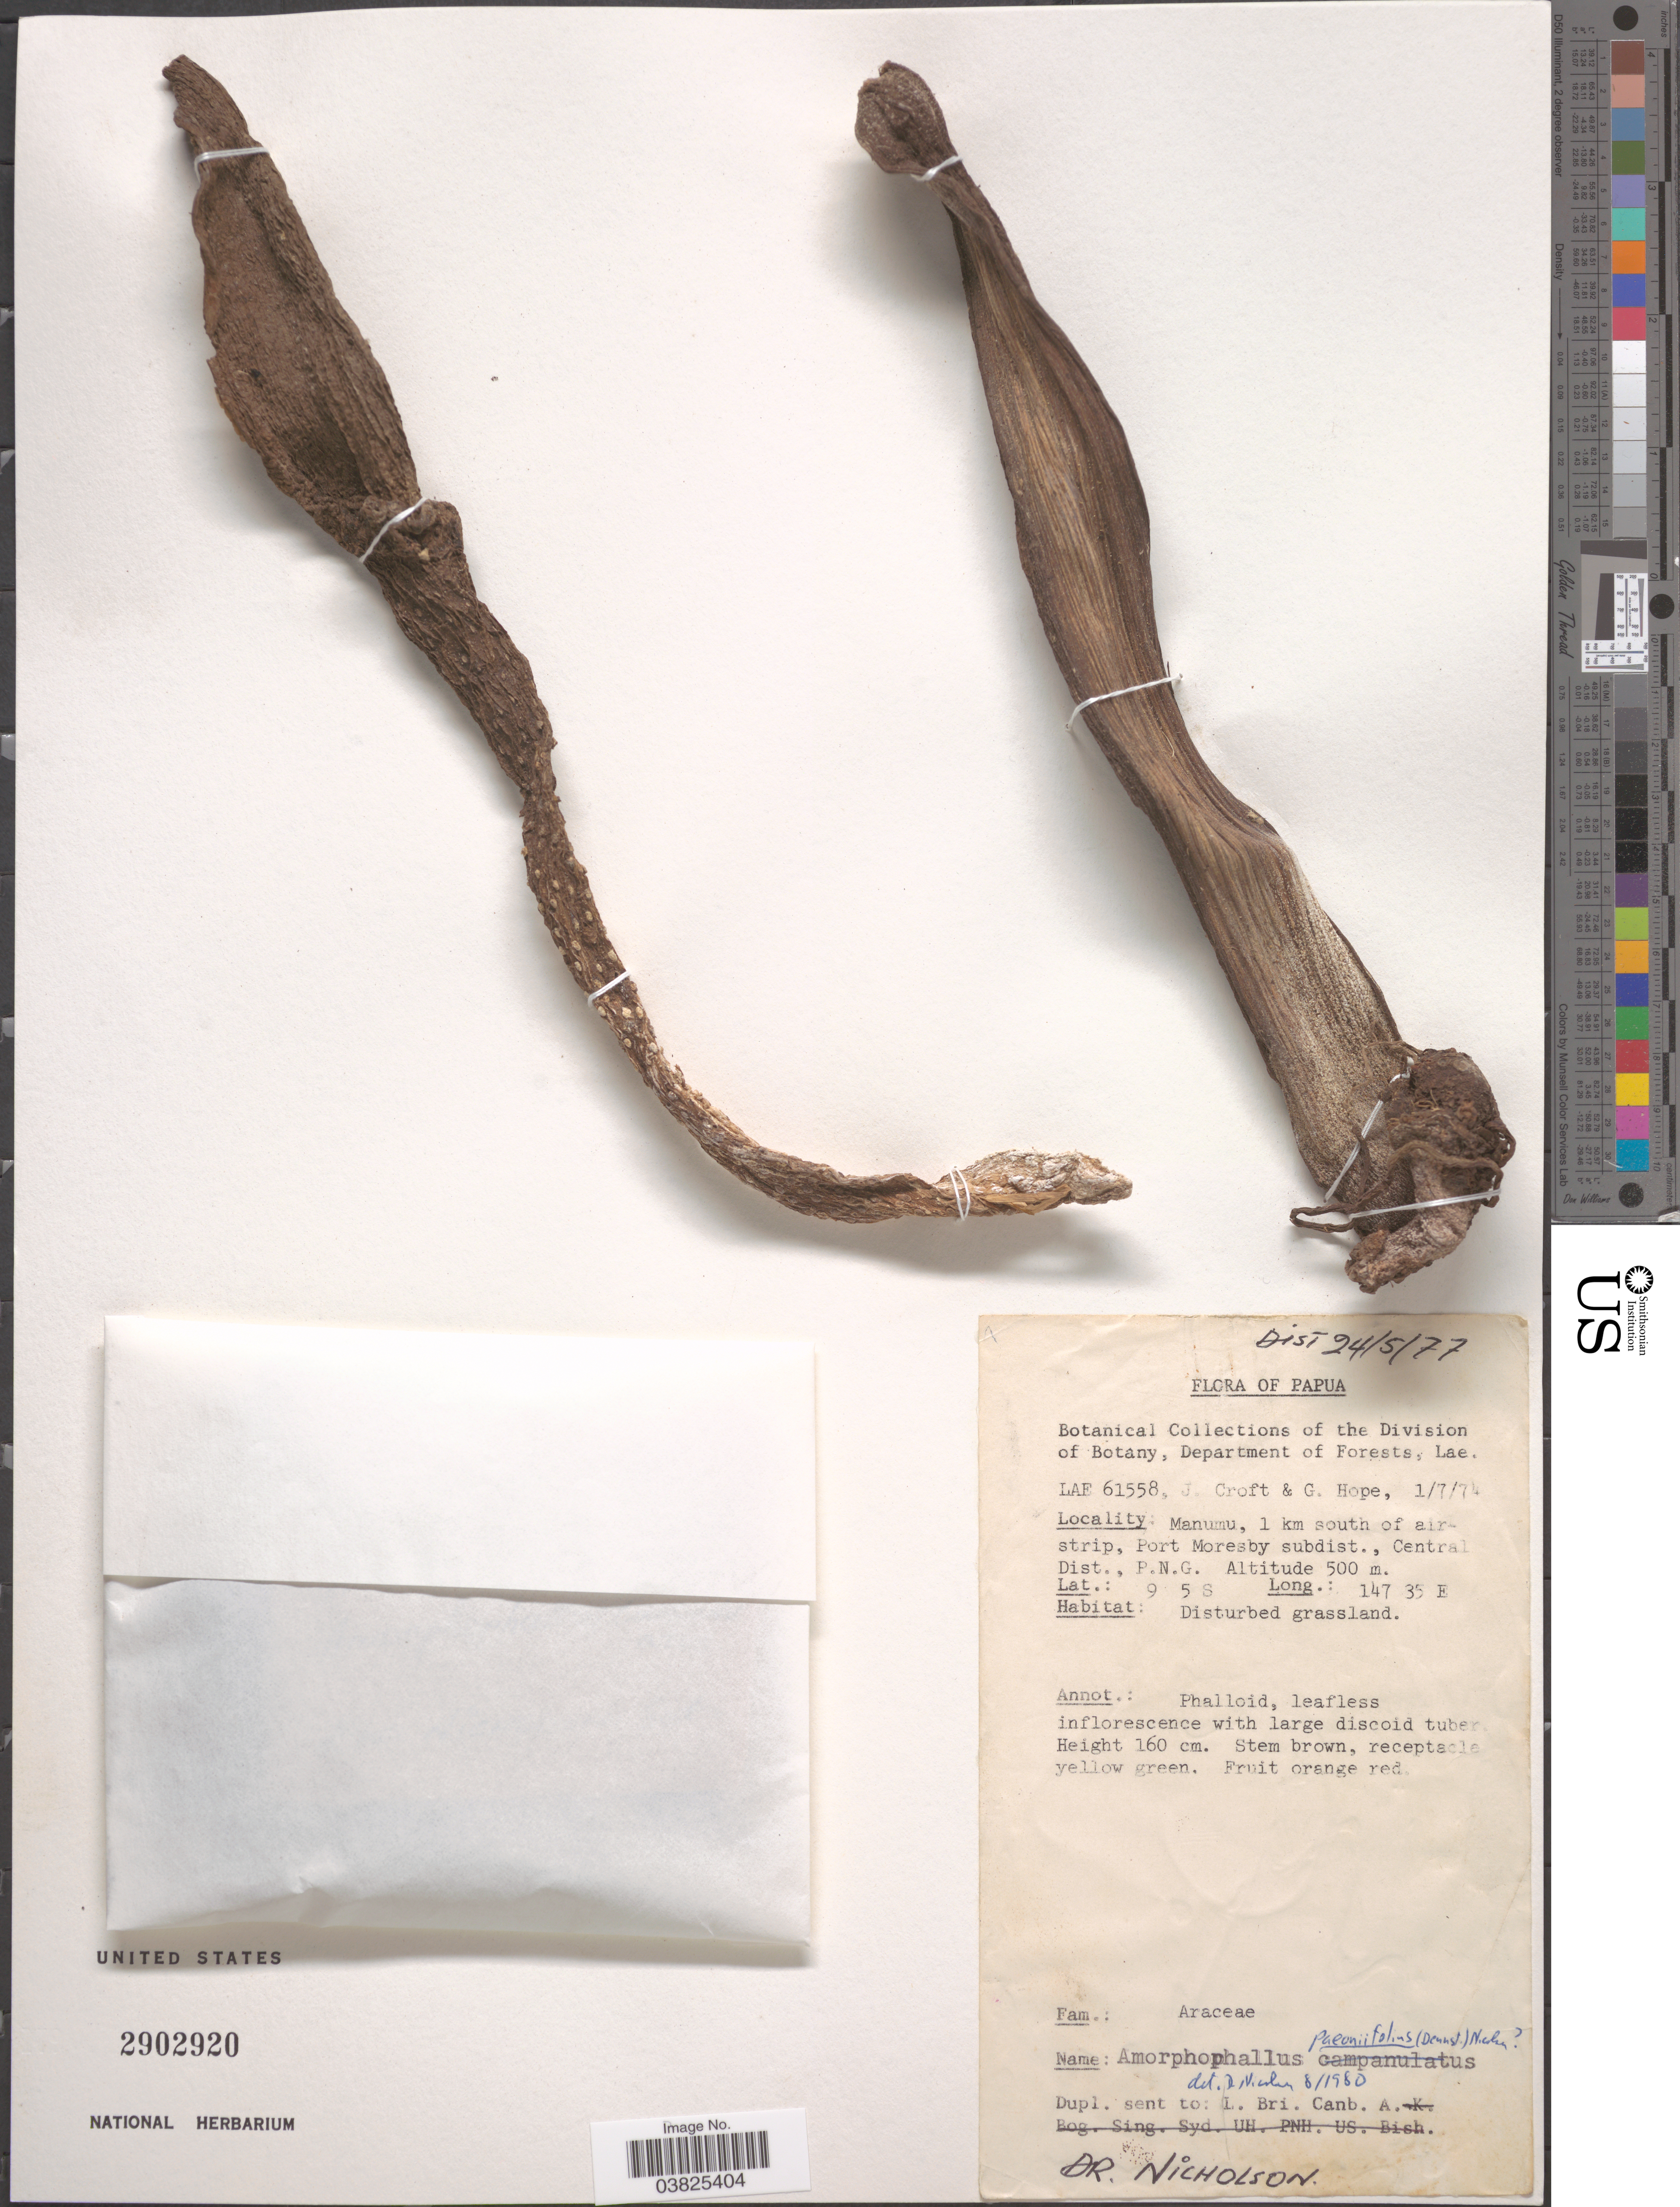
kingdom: Plantae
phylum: Tracheophyta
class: Liliopsida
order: Alismatales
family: Araceae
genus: Amorphophallus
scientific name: Amorphophallus paeoniifolius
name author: (Dennst.) Nicolson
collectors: J. Croft & G. Hope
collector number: LAE 61558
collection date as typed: Transcribed d/m/y: 1/7/74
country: Papua New Guinea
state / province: Central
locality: Papua. Manumu, 1 km south of airstrip, Port Moresby subdist., Central Dist., P.N.G.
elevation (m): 500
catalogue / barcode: US 2902920